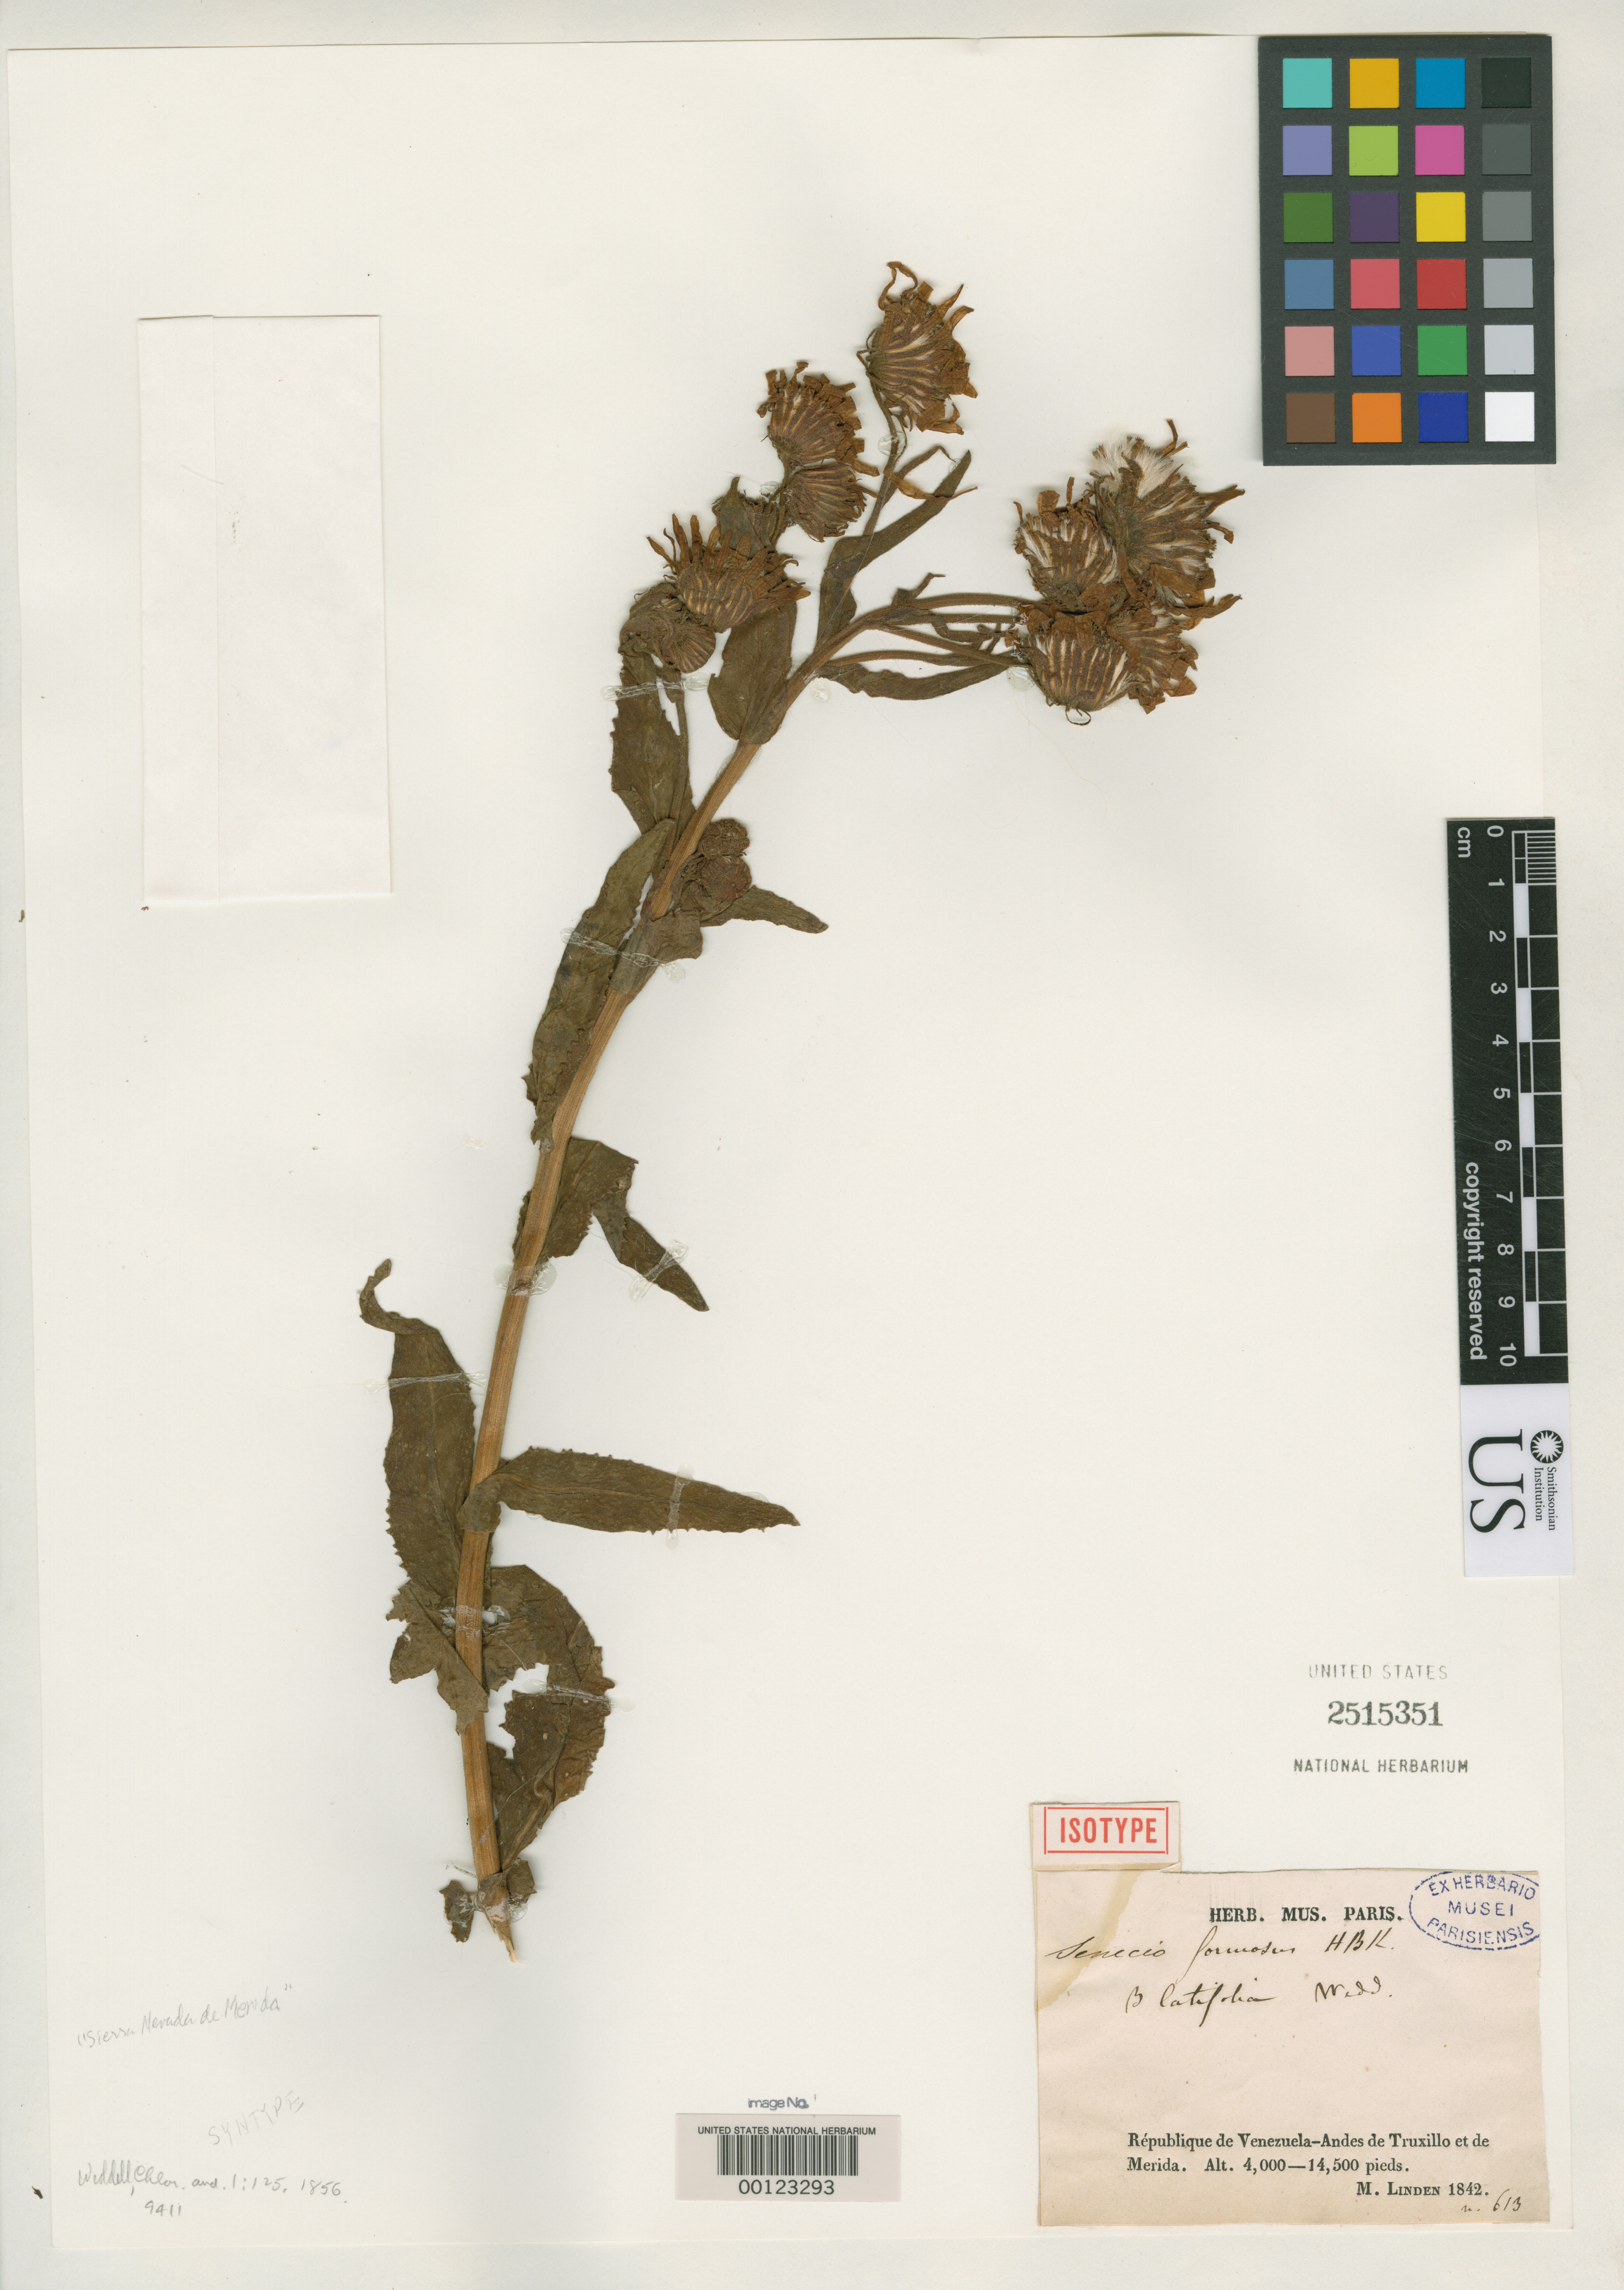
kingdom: Plantae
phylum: Tracheophyta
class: Magnoliopsida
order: Asterales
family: Asteraceae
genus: Senecio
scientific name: Senecio formosus var. latifolia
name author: Wedd.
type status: Syntype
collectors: J. Linden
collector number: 613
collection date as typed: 1842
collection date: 1842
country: Venezuela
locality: Andes de Truxillo et de Merida, "Sierra Nevada de Merida".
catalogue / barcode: US 2515351